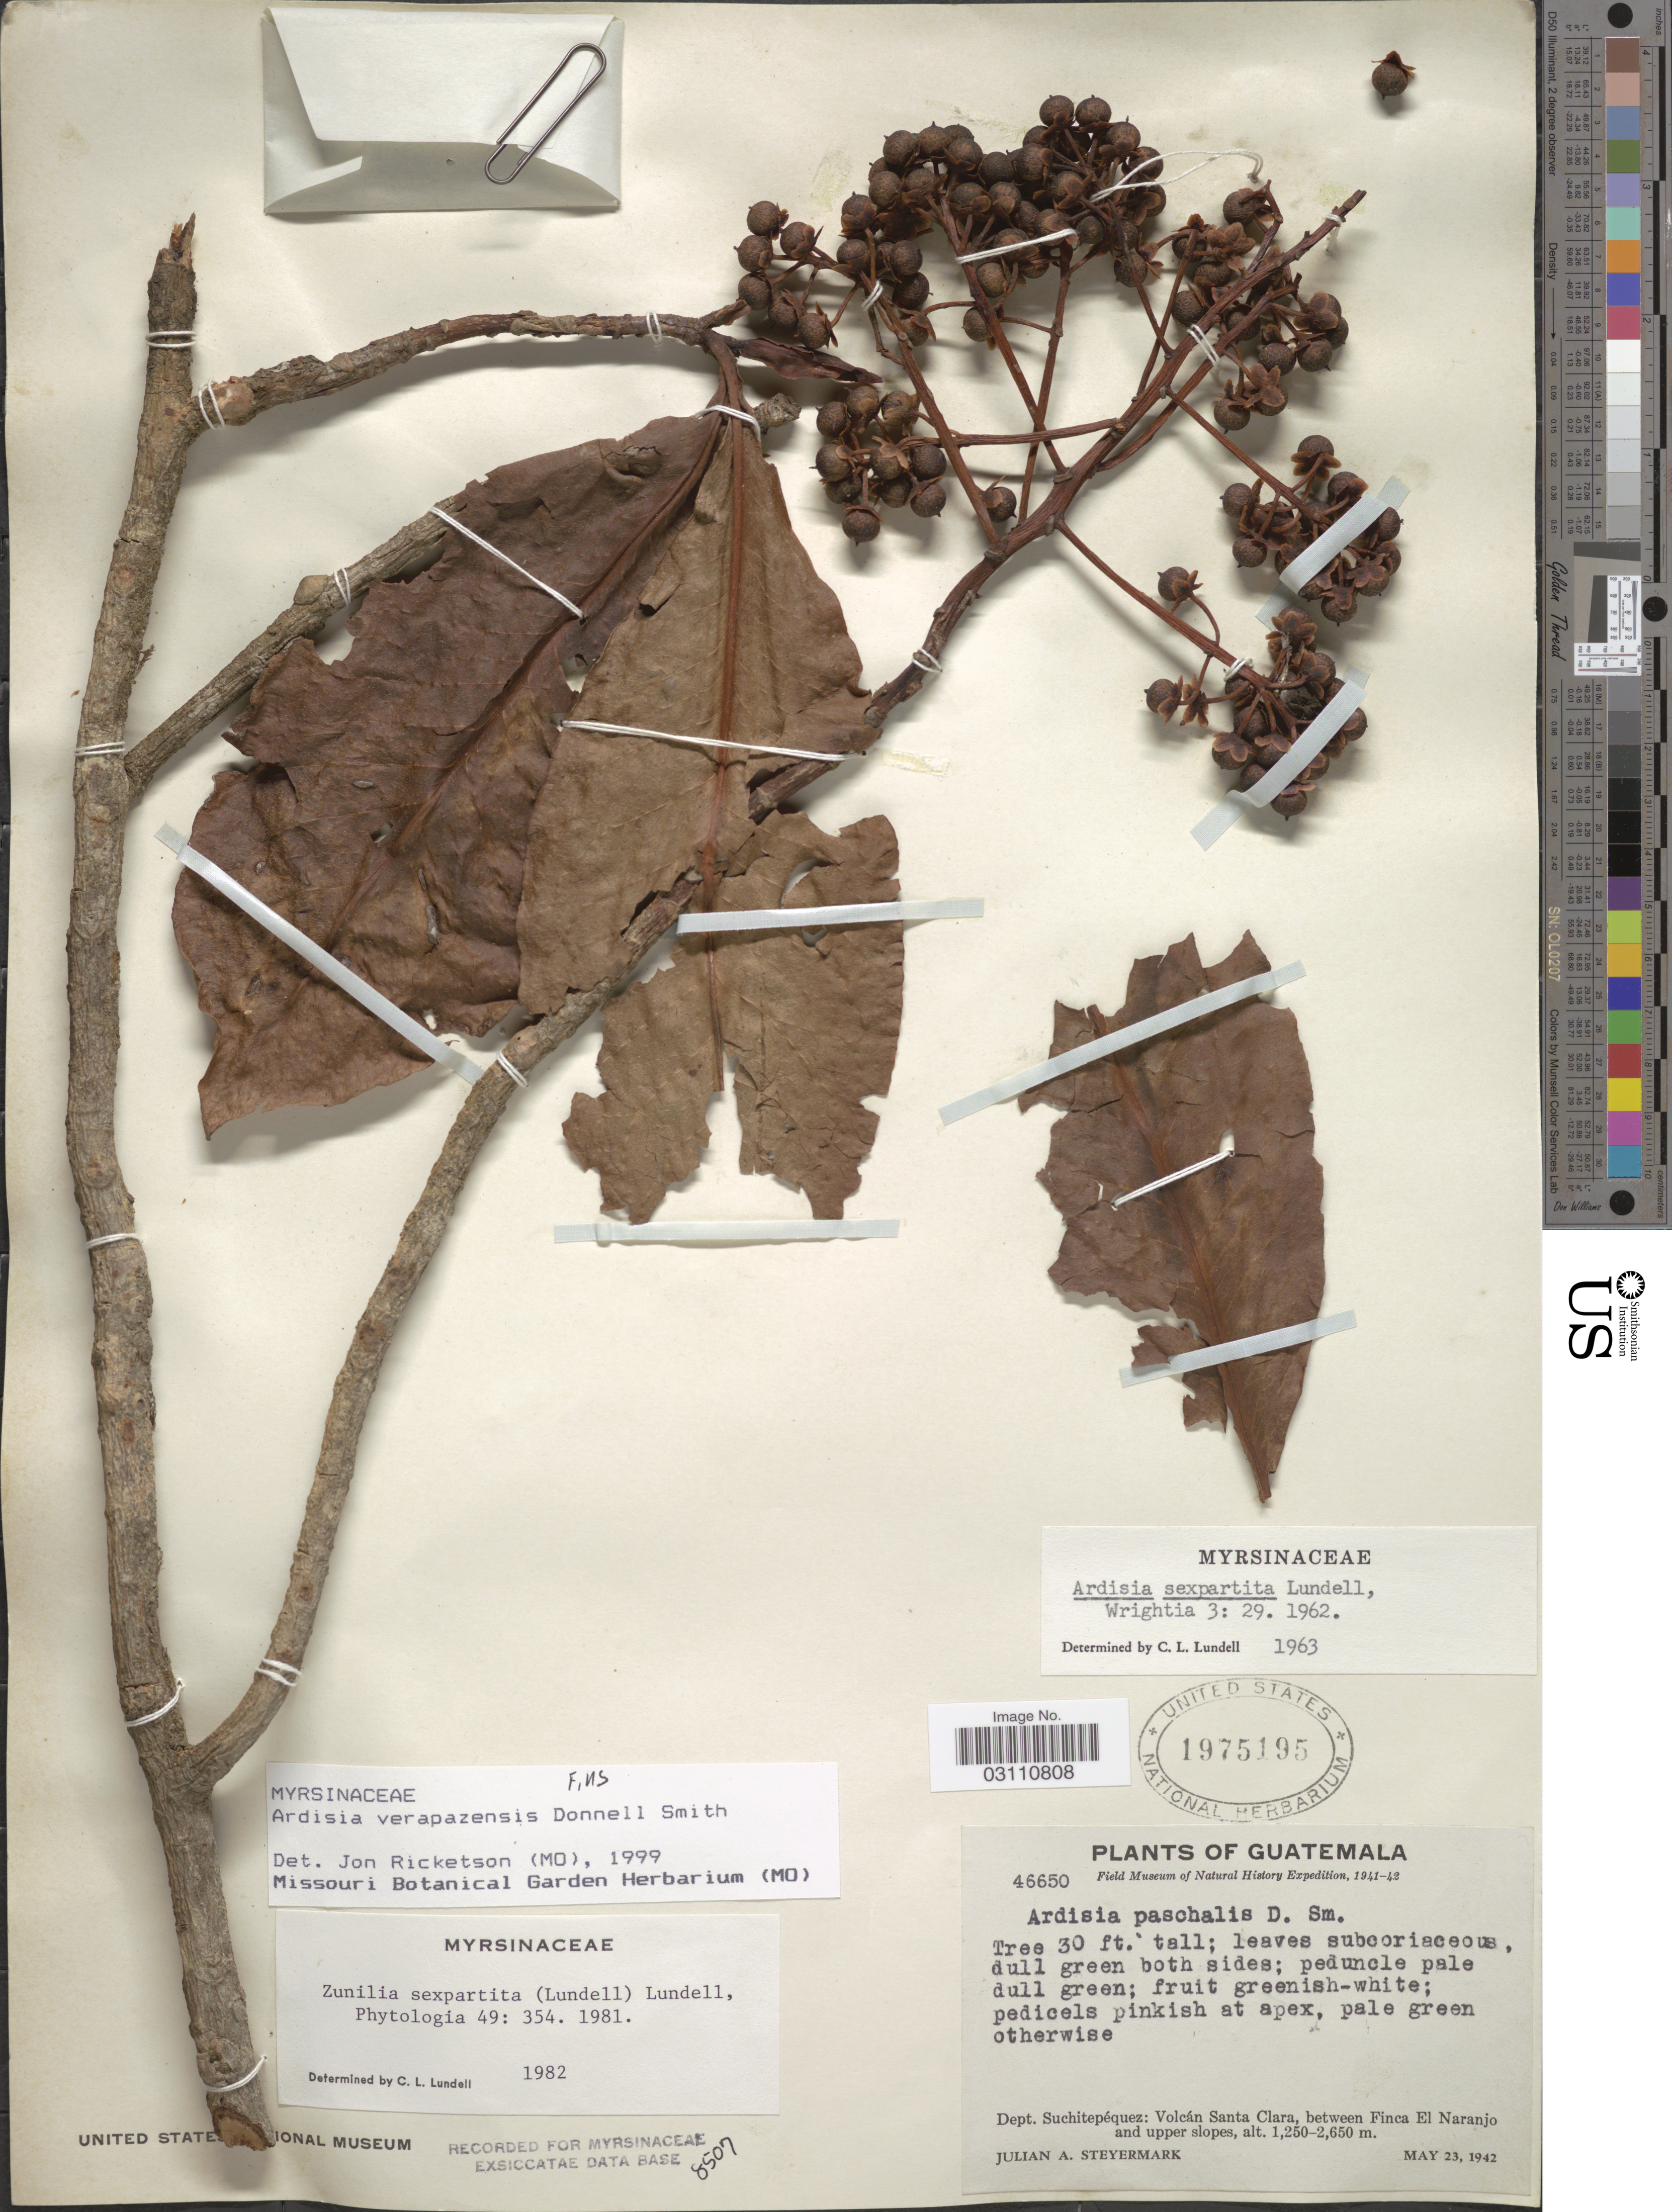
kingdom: Plantae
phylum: Tracheophyta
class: Magnoliopsida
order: Ericales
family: Primulaceae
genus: Ardisia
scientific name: Ardisia verapazensis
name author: Donn. Sm.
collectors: J. Steyermark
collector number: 46650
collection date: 1942-05-23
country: Guatemala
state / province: Suchitepéquez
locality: Dept. Suchitepéquez: Volcán Santa Clara, between Finca El Naranjo and upper slopes.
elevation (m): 1250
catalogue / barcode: US 1975195